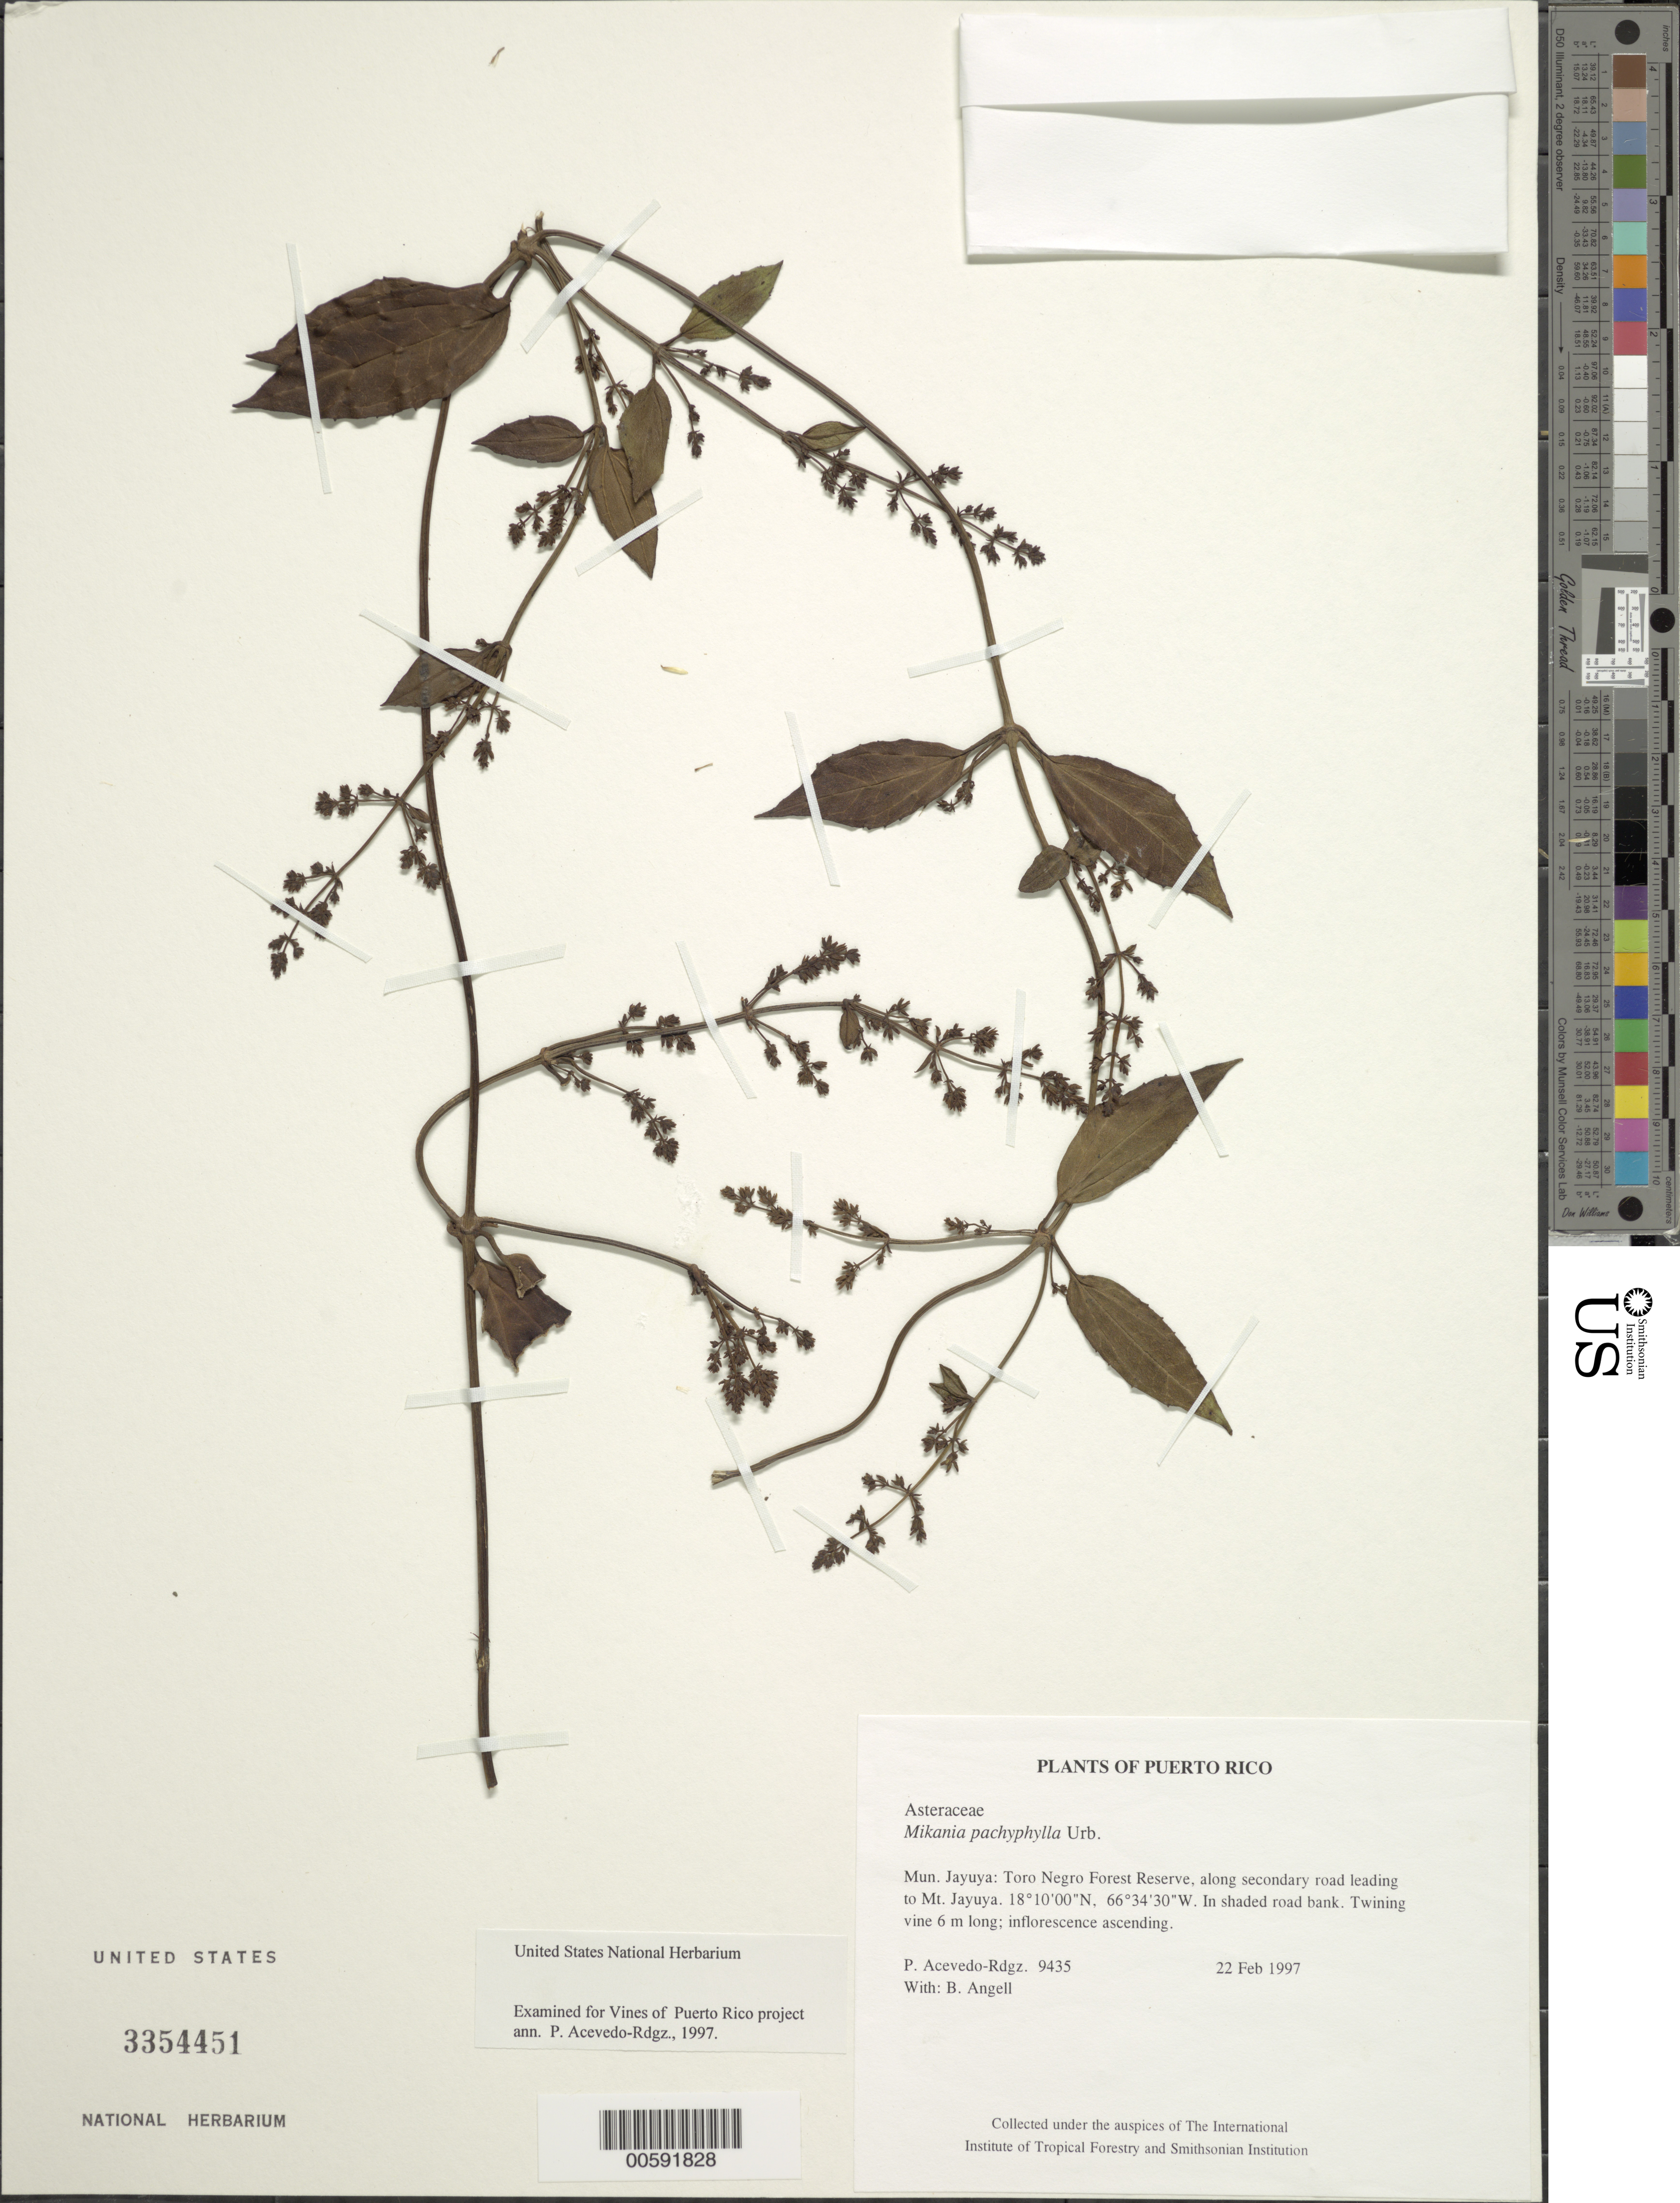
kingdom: Plantae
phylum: Tracheophyta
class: Magnoliopsida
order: Asterales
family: Asteraceae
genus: Mikania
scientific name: Mikania pachyphylla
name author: Urb.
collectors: P. Acevedo-Rodr. & Bobbi Angell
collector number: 9435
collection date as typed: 22 Feb 1997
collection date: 1997-02-22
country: Puerto Rico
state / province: Jayuya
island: Puerto Rico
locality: Jayuya: Toro Negro Forest Reserve, along secondary road leading to Mt. Jayuya.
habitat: In shaded road bank.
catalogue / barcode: US 3354451